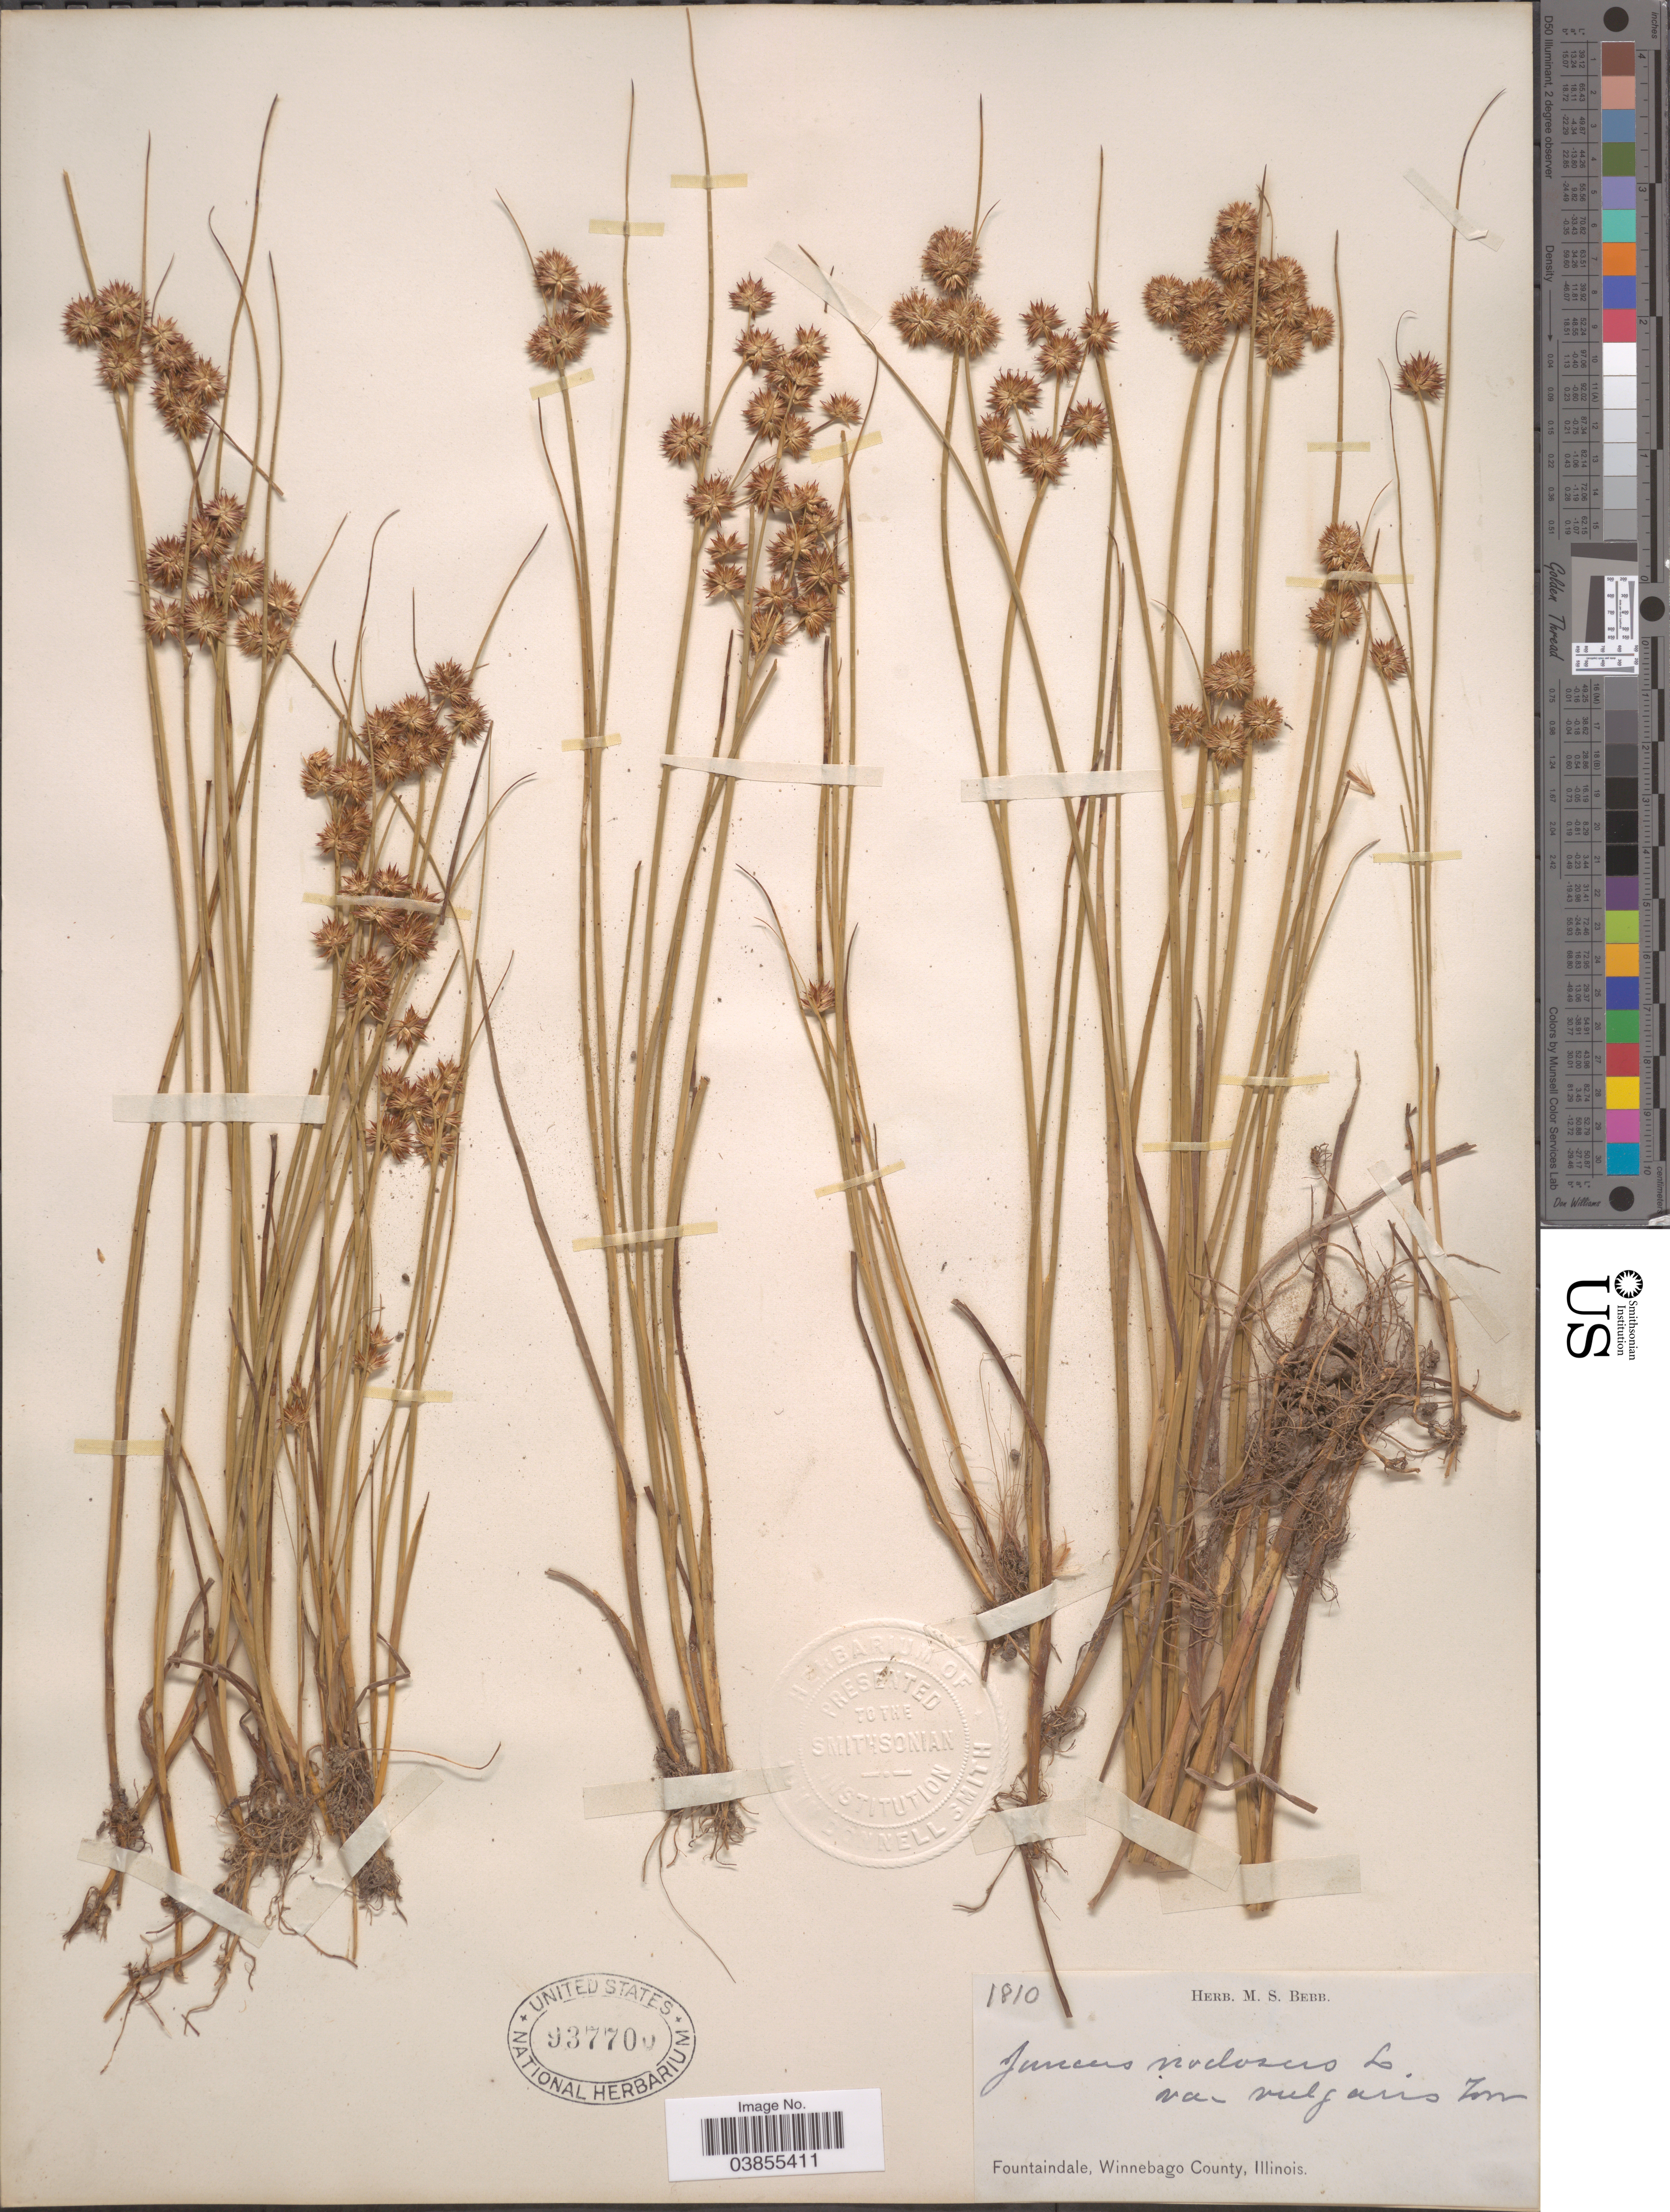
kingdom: Plantae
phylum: Tracheophyta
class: Liliopsida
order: Poales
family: Juncaceae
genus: Juncus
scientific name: Juncus nodosus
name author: L.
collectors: ex Herb. M. S. Bebb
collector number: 1810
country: United States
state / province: Illinois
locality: Fountaindale, Winnebago County.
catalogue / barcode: US 937700